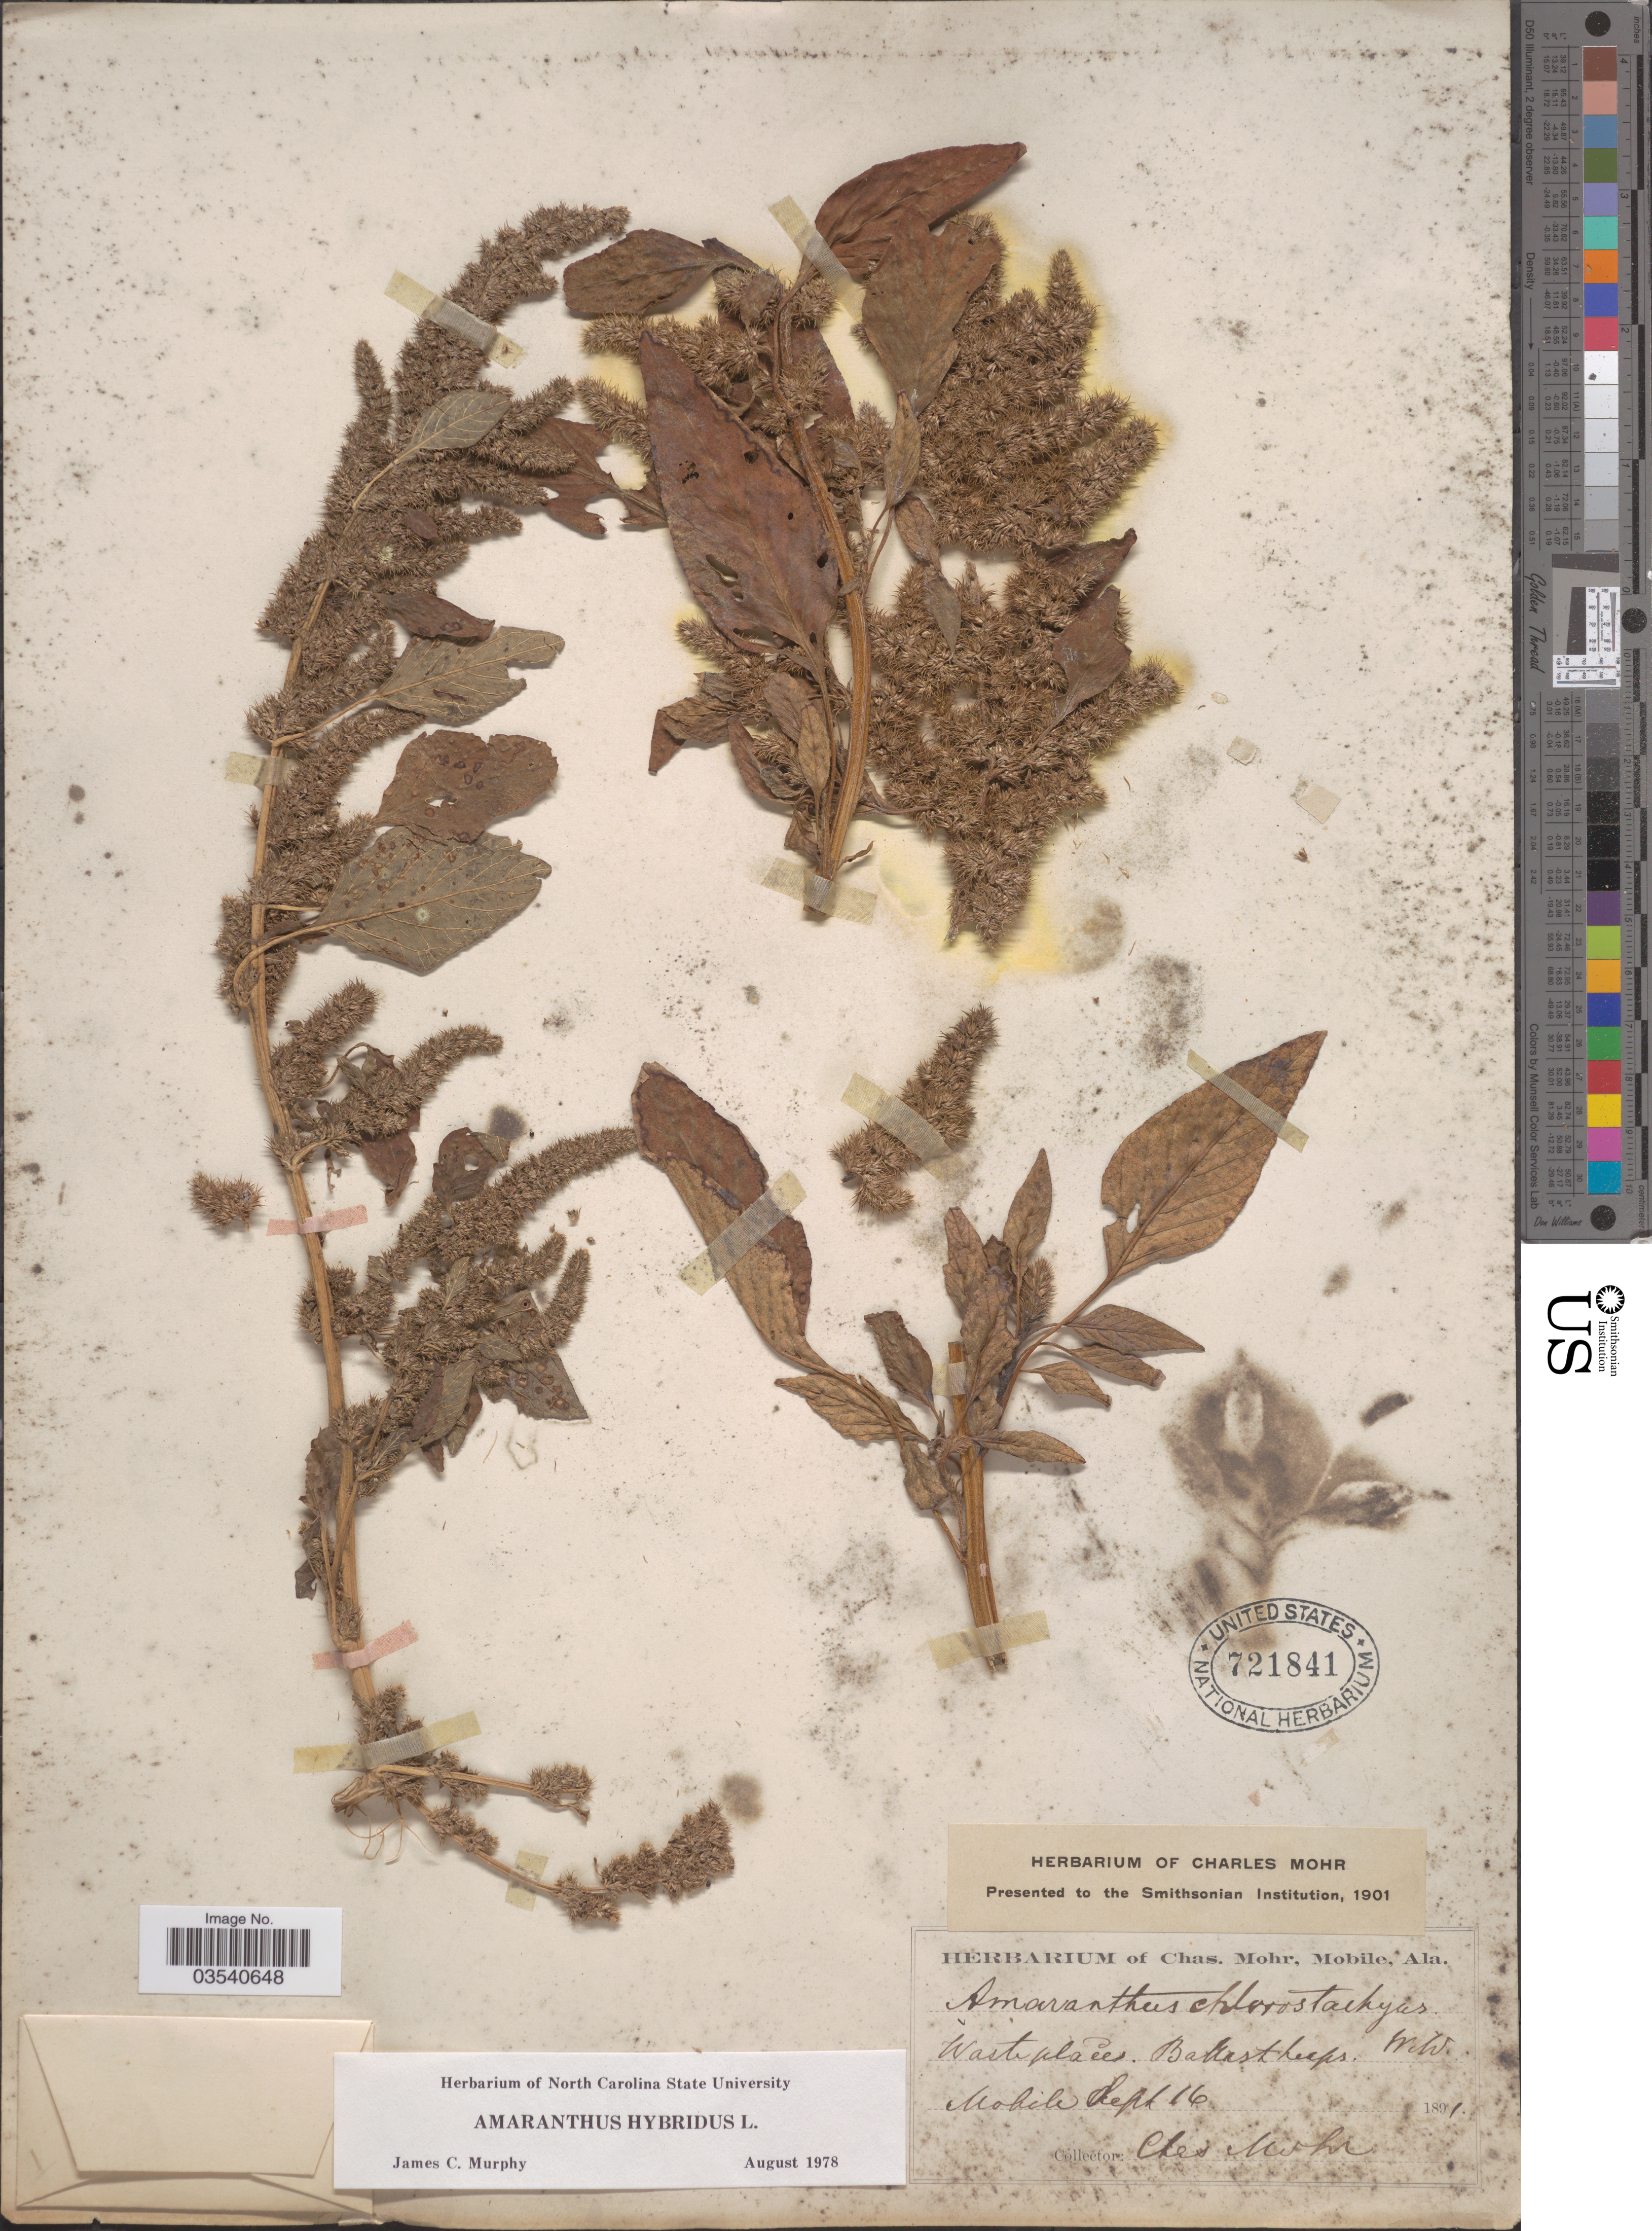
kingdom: Plantae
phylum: Tracheophyta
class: Magnoliopsida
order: Caryophyllales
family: Amaranthaceae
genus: Amaranthus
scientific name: Amaranthus hybridus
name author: L.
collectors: Mohr, C. T. (herbarium)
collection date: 1891-09-16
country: United States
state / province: Alabama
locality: Mobile.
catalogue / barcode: US 721841